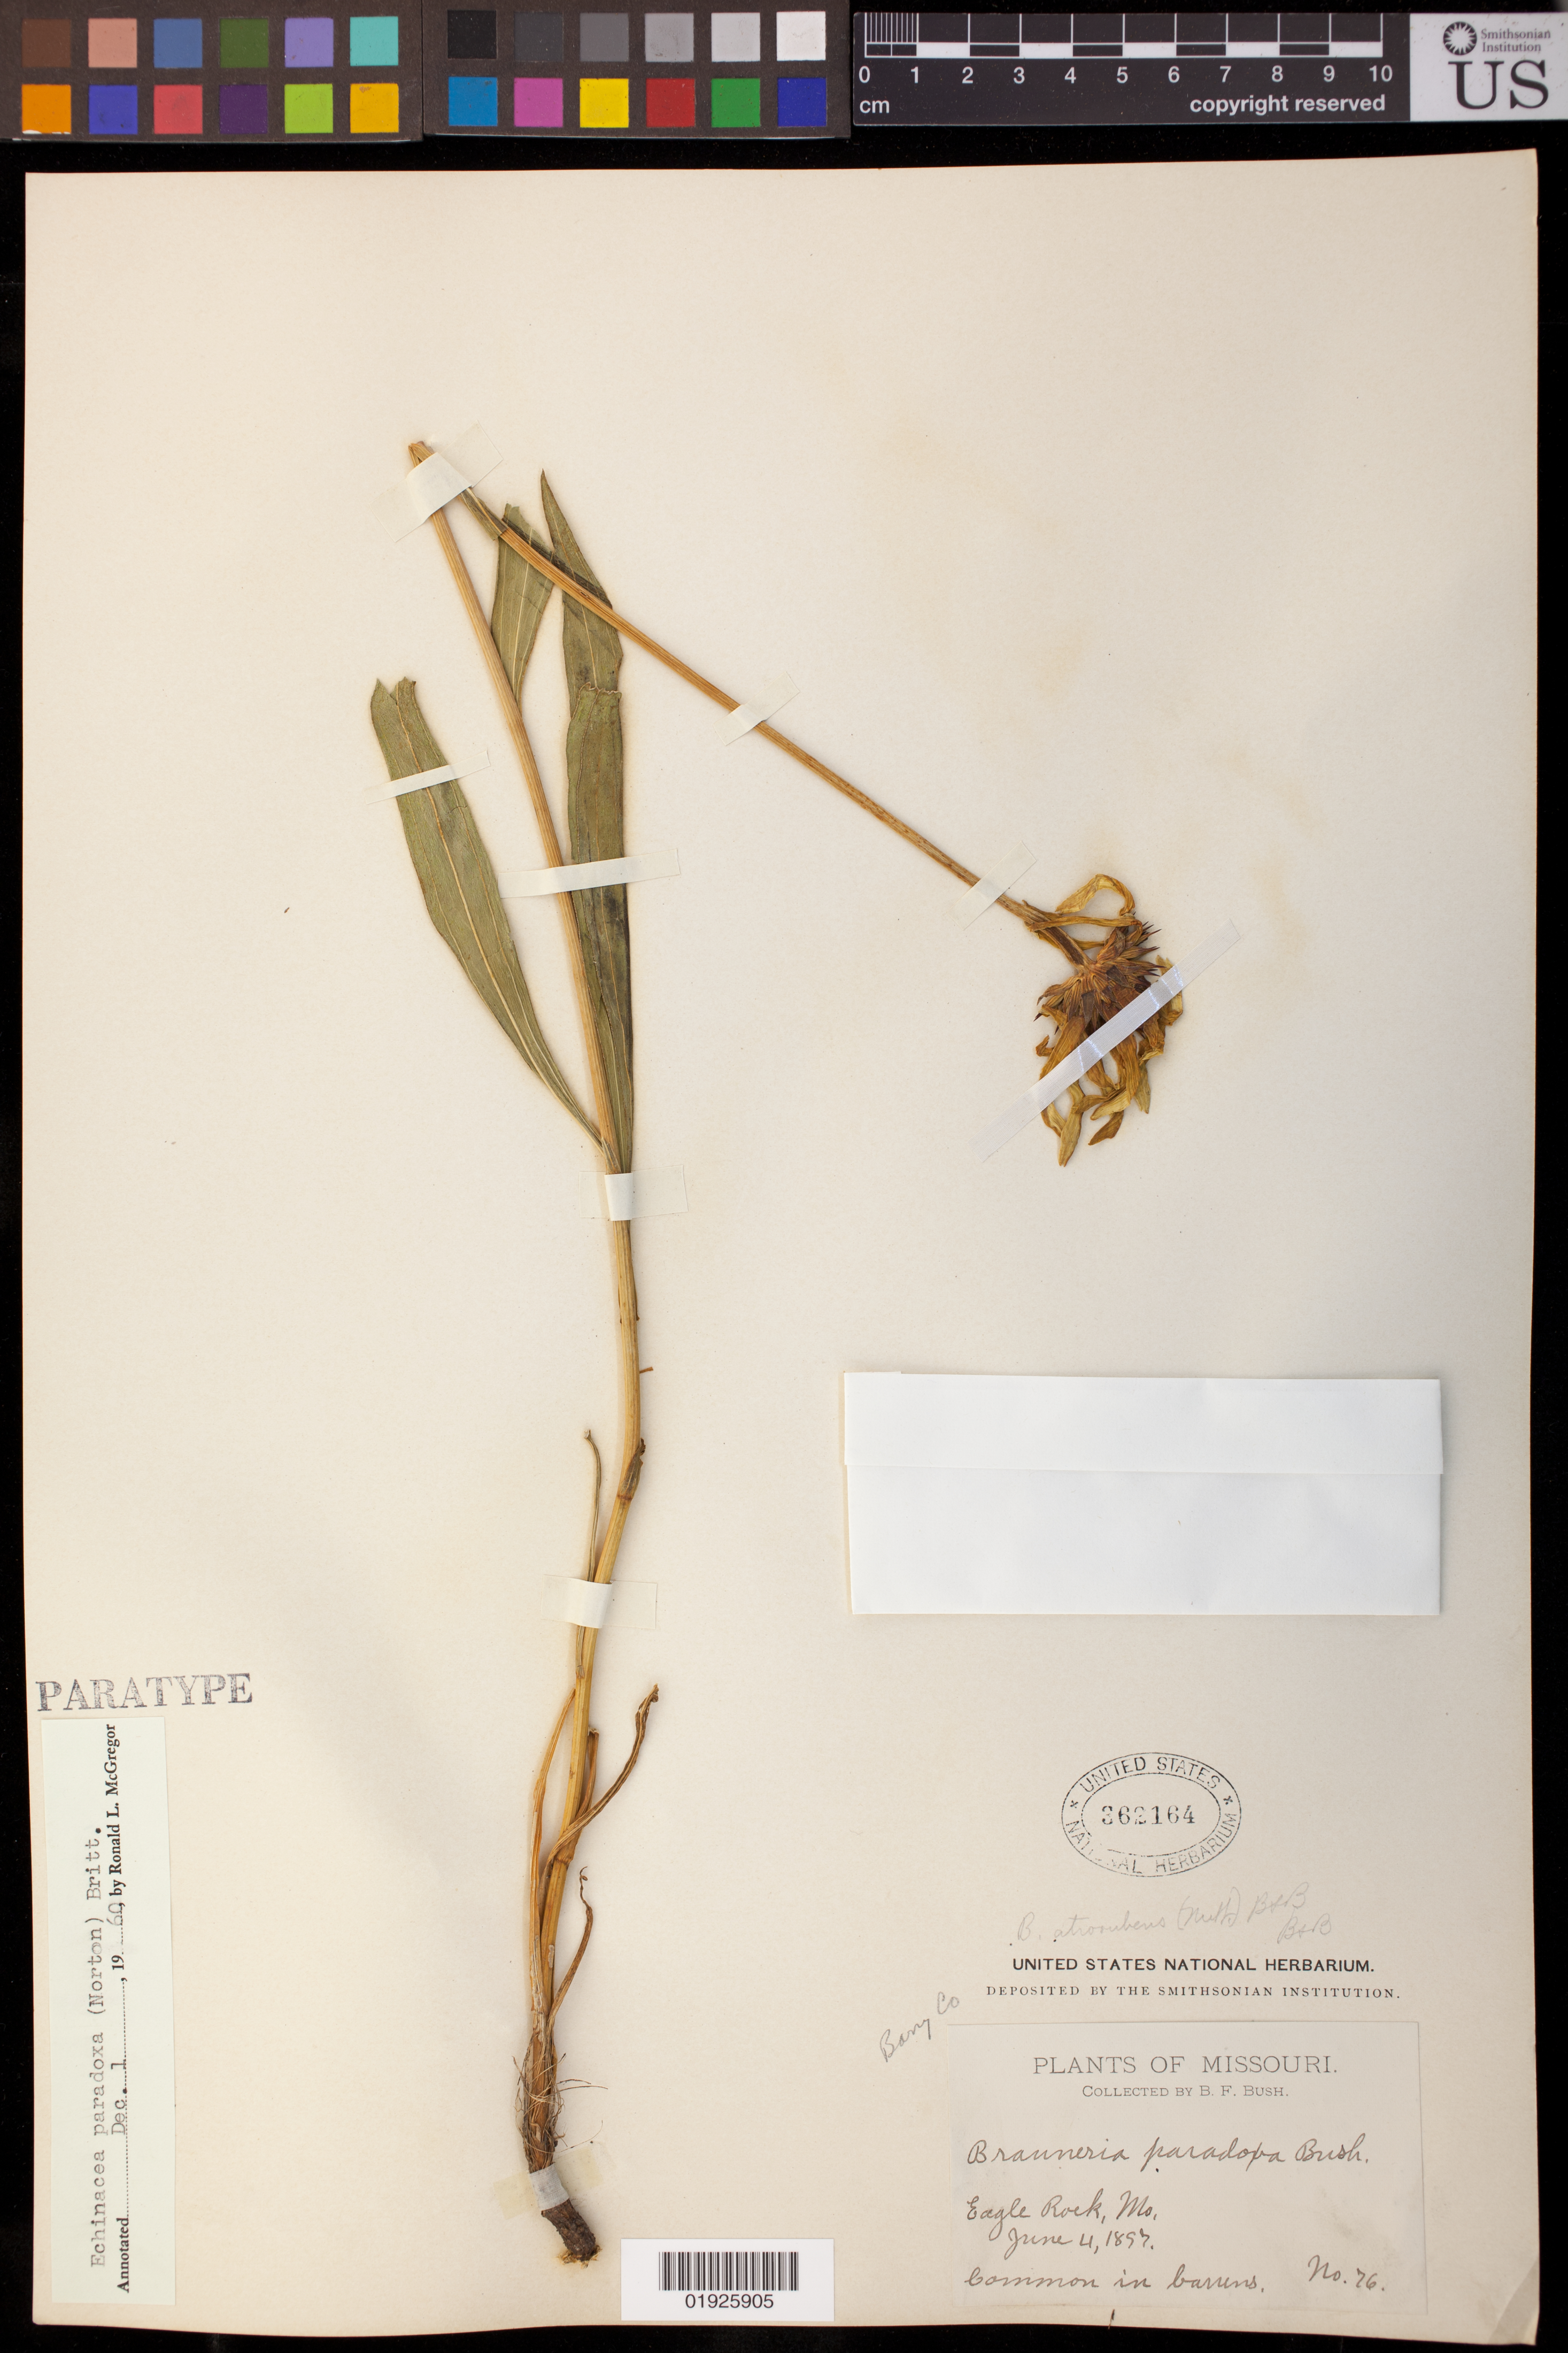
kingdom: Plantae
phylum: Tracheophyta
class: Magnoliopsida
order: Asterales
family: Asteraceae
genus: Echinacea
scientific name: Echinacea paradoxa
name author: (Norton) Britton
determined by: McGregor, R. L.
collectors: B. F. Bush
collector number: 76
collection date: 1899-06-04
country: United States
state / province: Missouri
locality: Eagle Rock.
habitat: Common in barrens.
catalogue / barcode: US 362164